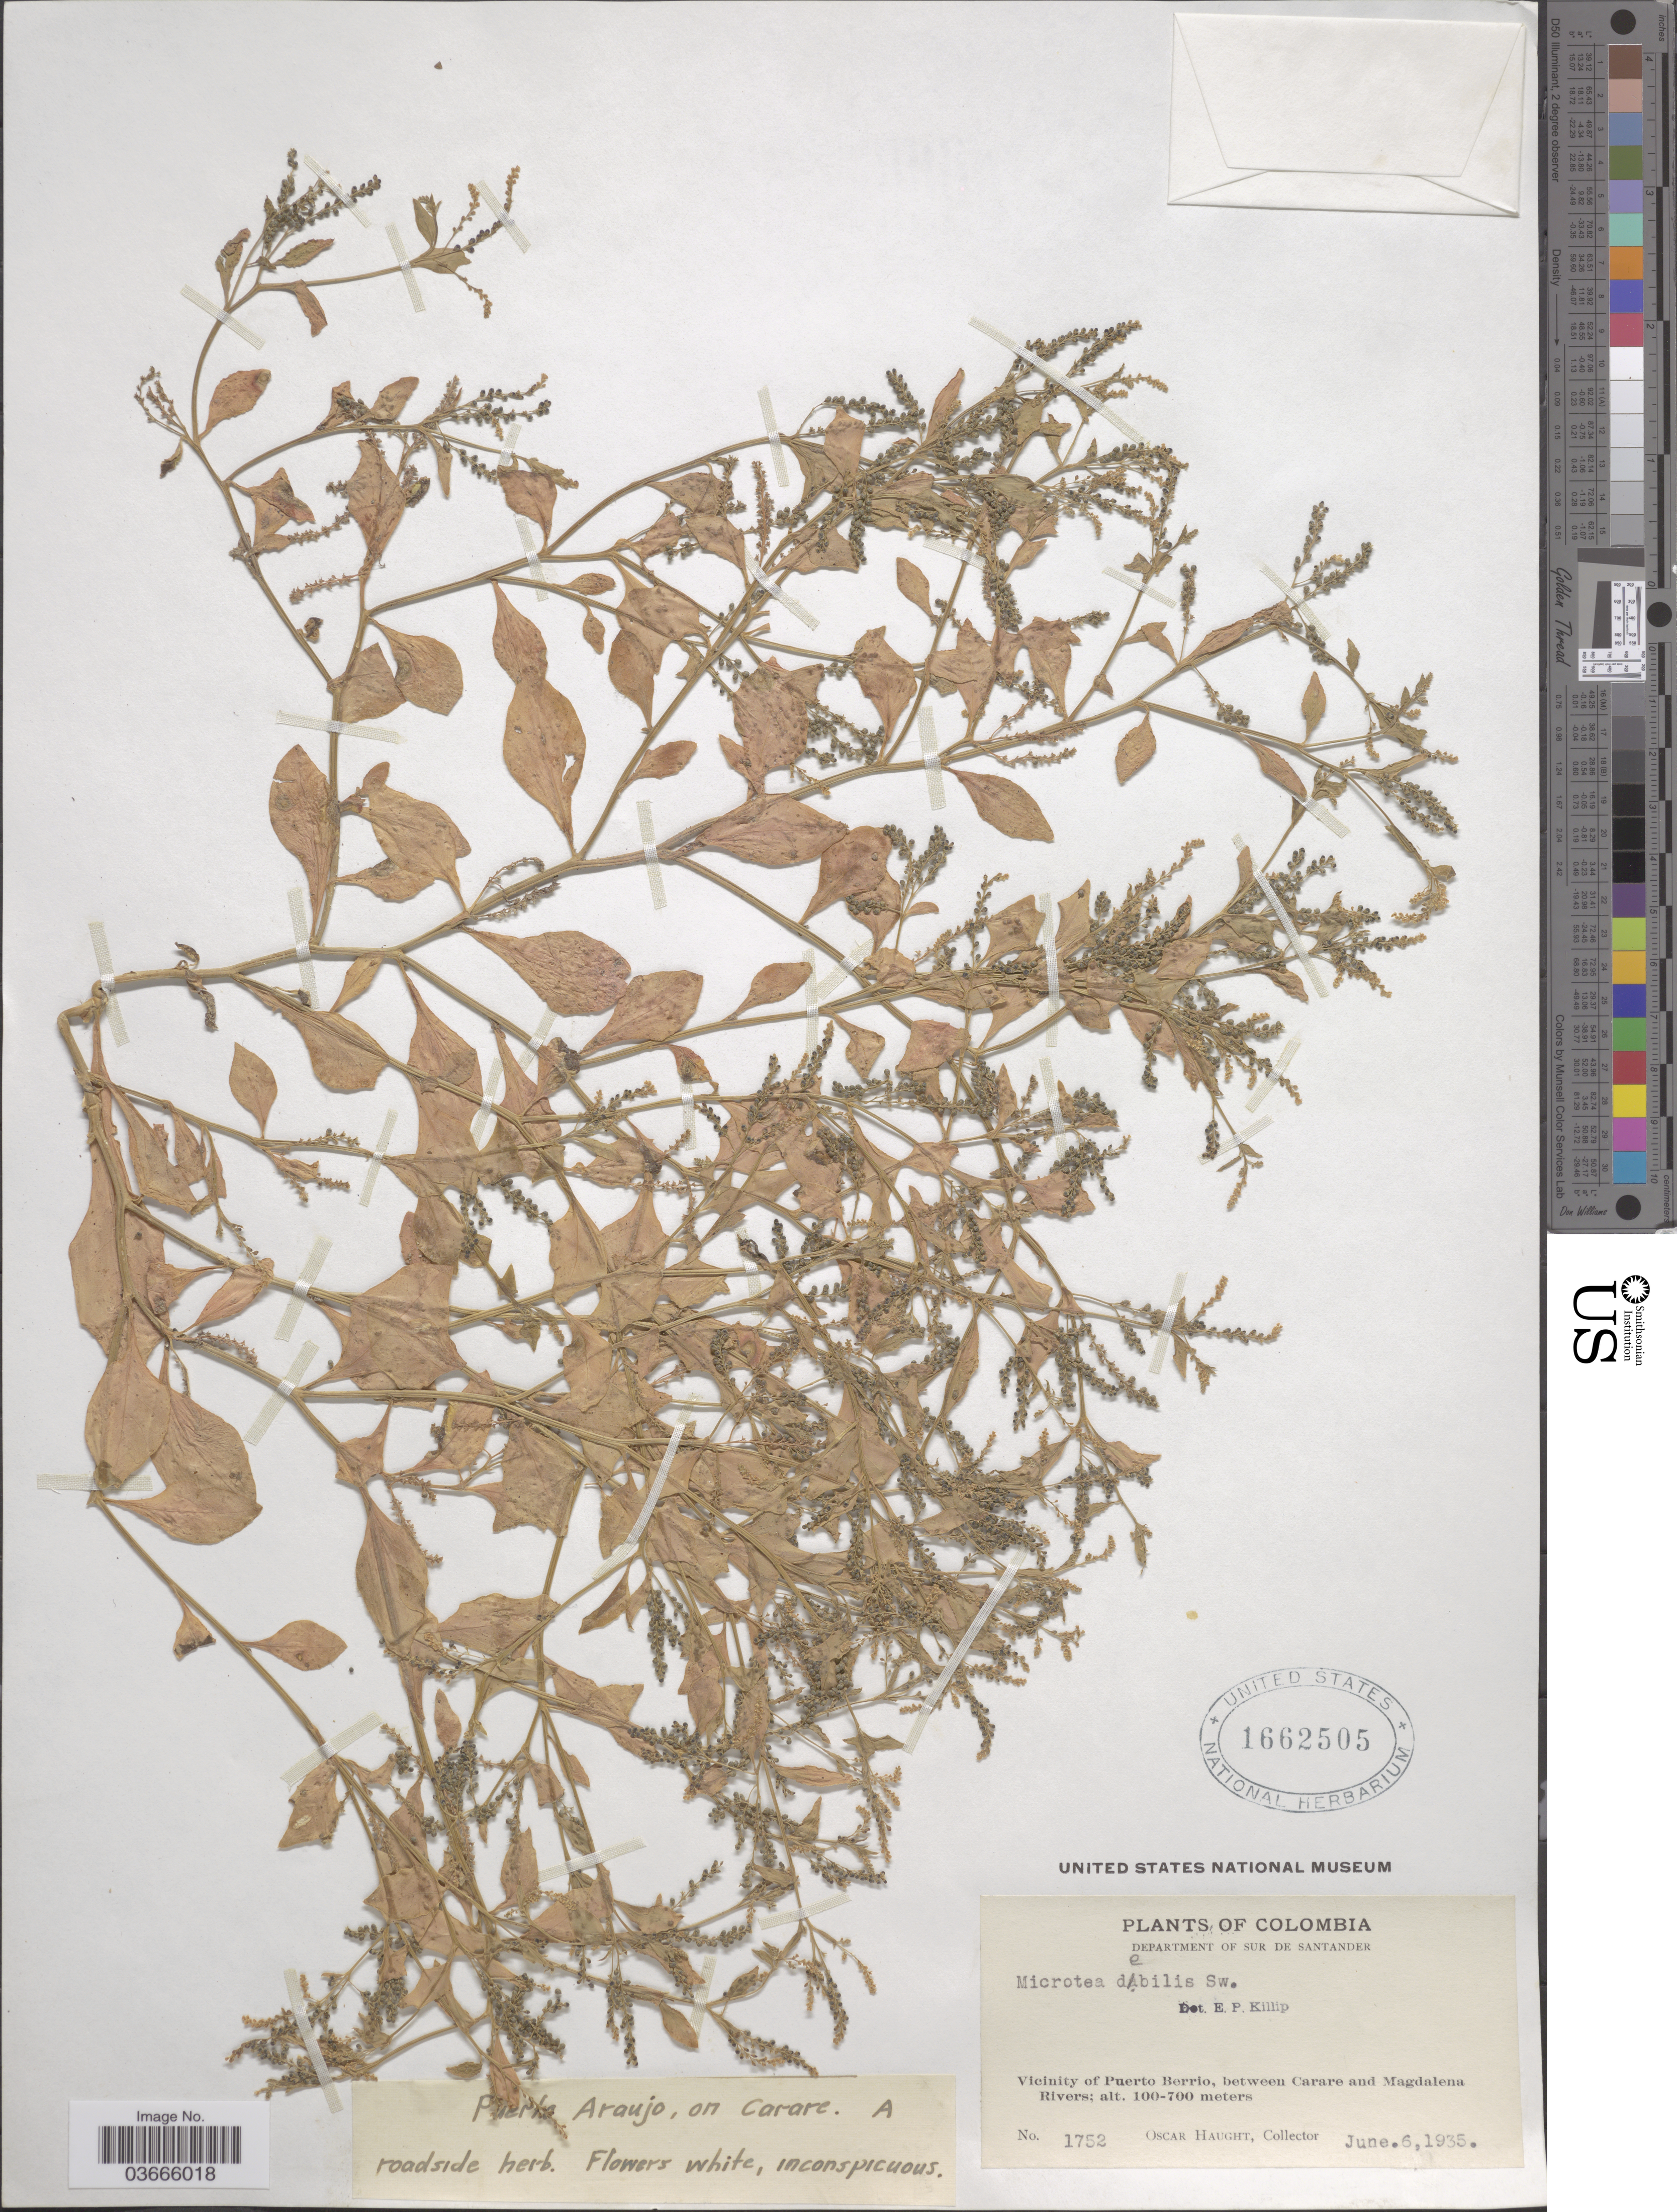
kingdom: Plantae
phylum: Tracheophyta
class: Magnoliopsida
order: Caryophyllales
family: Microteaceae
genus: Microtea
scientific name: Microtea debilis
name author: Sw.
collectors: O. L. Haught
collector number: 1752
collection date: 1935-06-06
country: Colombia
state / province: Santander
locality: Department of Sur de Santander. Vicinity of Puerto Berrio, between Carare and Magdalena Rivers.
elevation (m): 100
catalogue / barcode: US 1662505